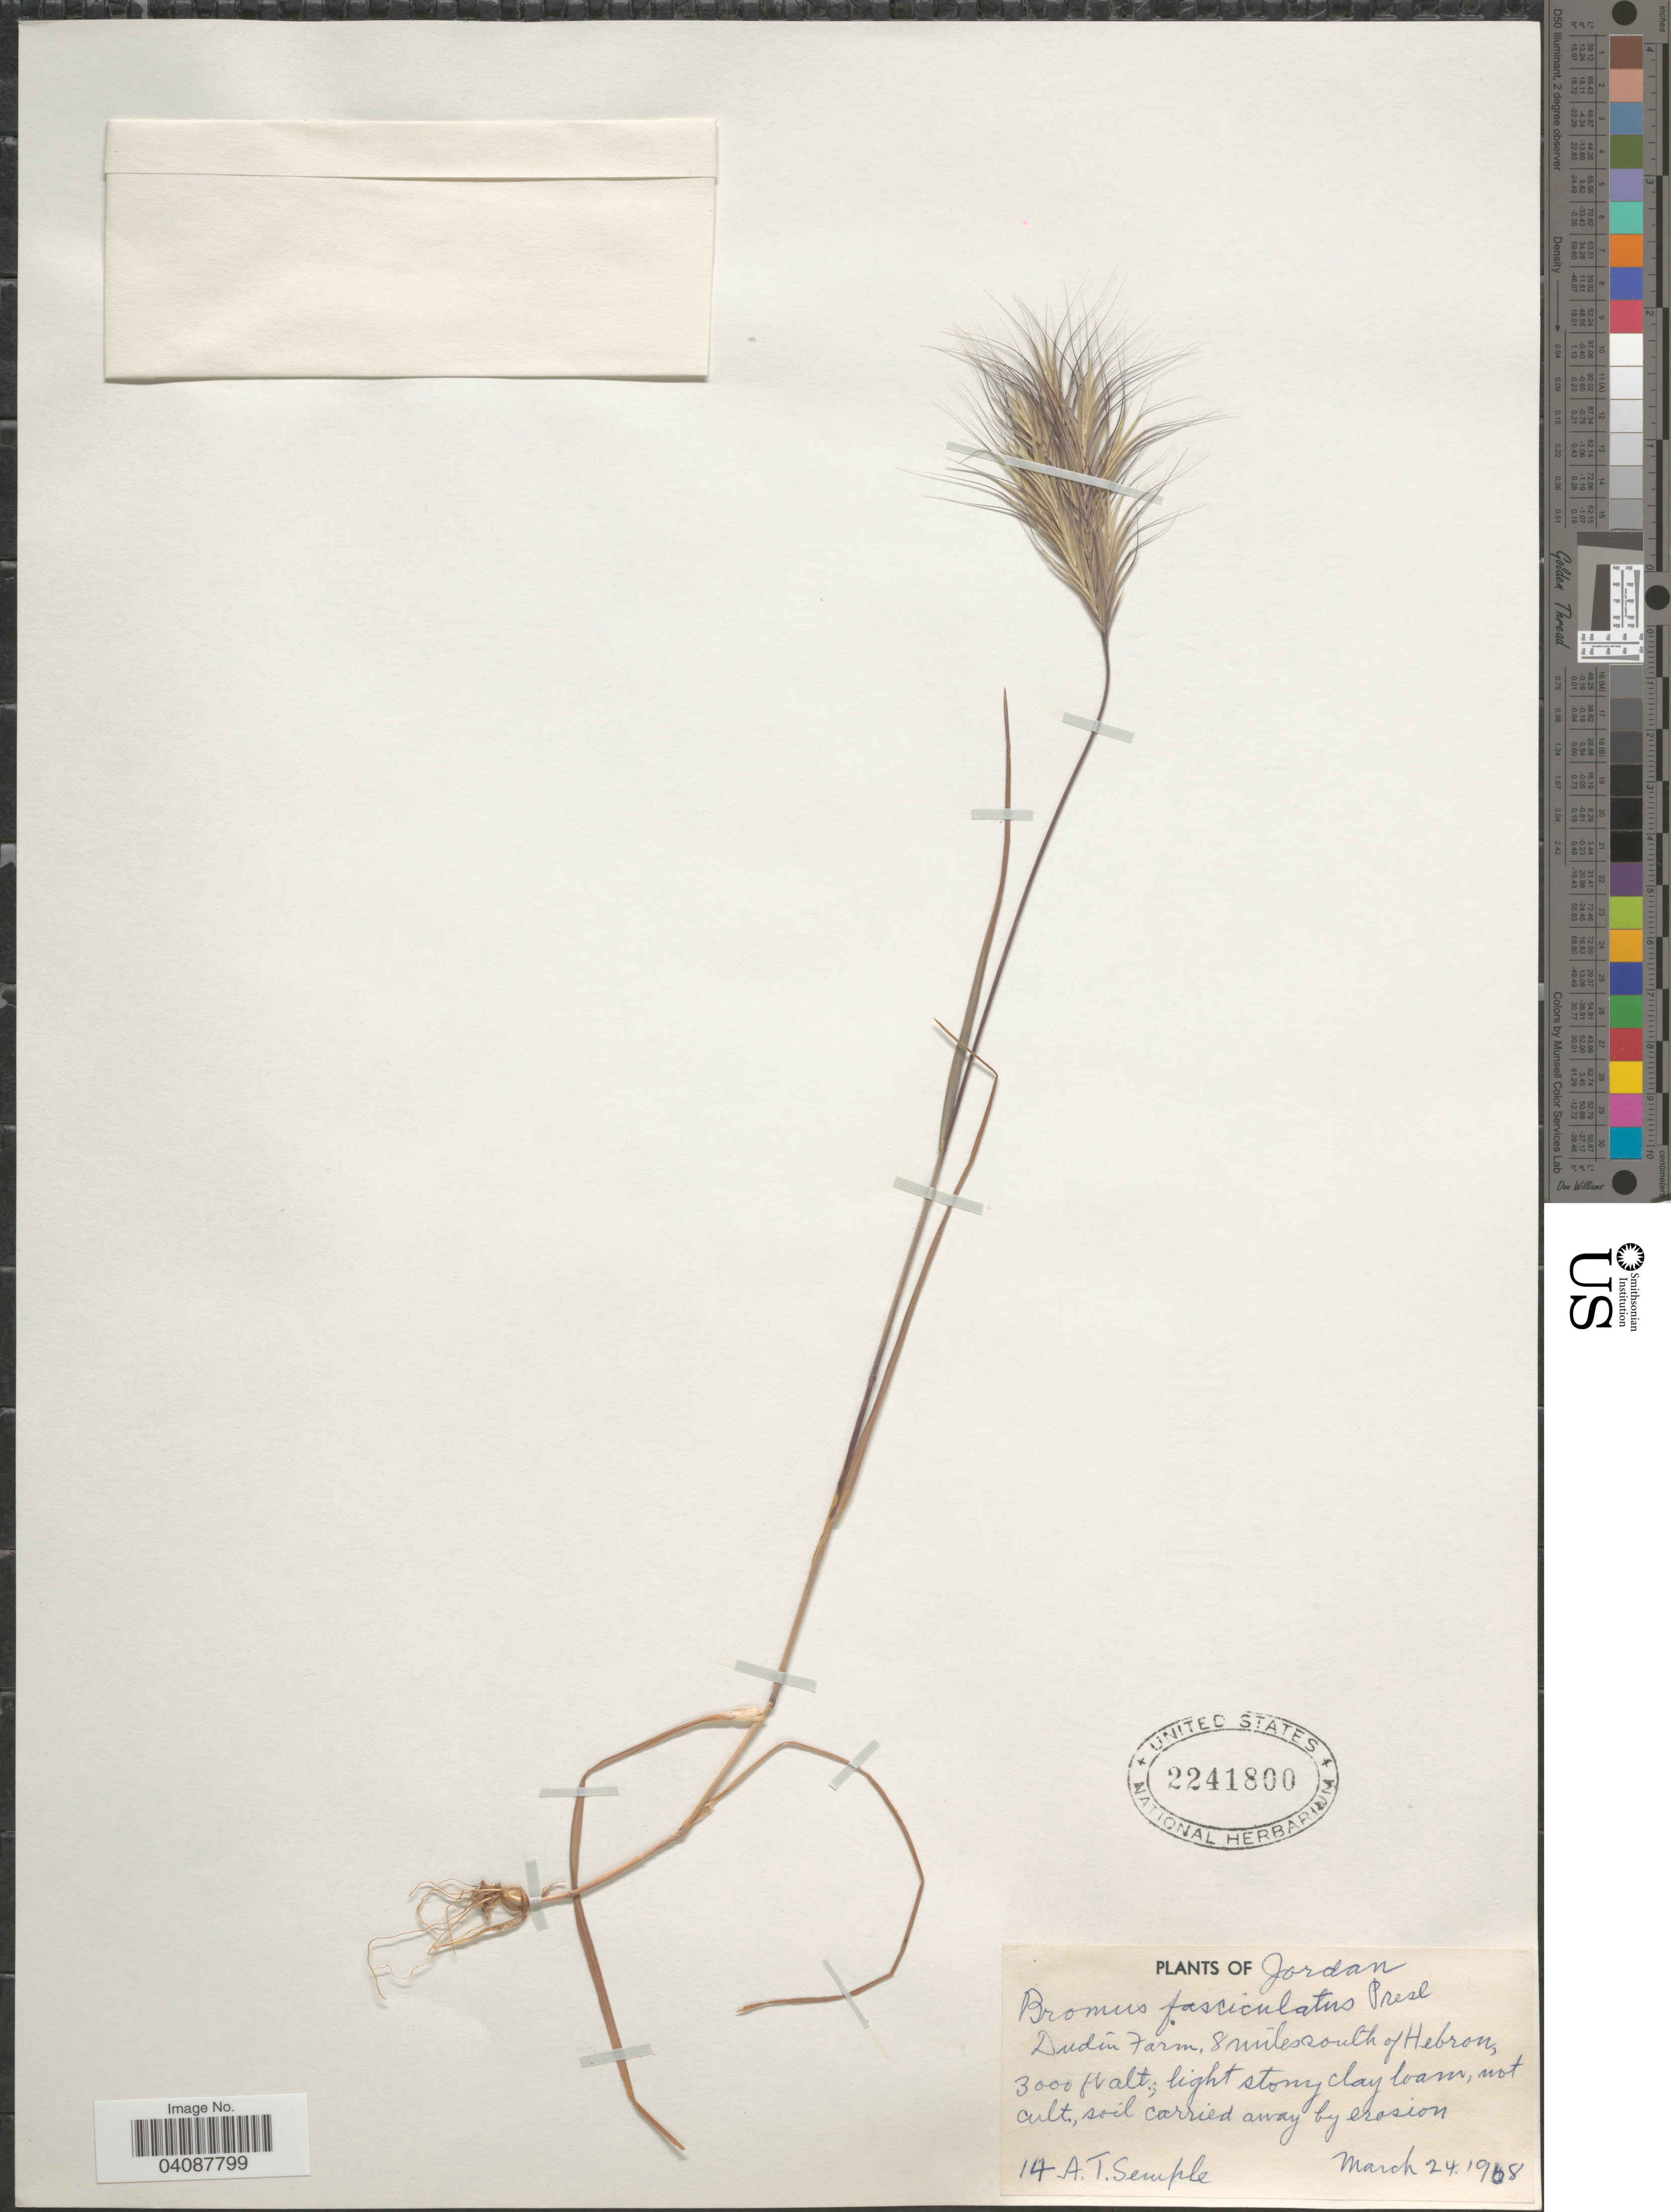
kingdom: Plantae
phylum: Tracheophyta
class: Liliopsida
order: Poales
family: Poaceae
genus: Bromus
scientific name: Bromus fasciculatus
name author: C. Presl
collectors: A. Semple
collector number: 14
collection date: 1968-03-24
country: Jordan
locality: Dudin Farm, 8 miles south of Hebron.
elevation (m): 914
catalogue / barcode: US 2241800